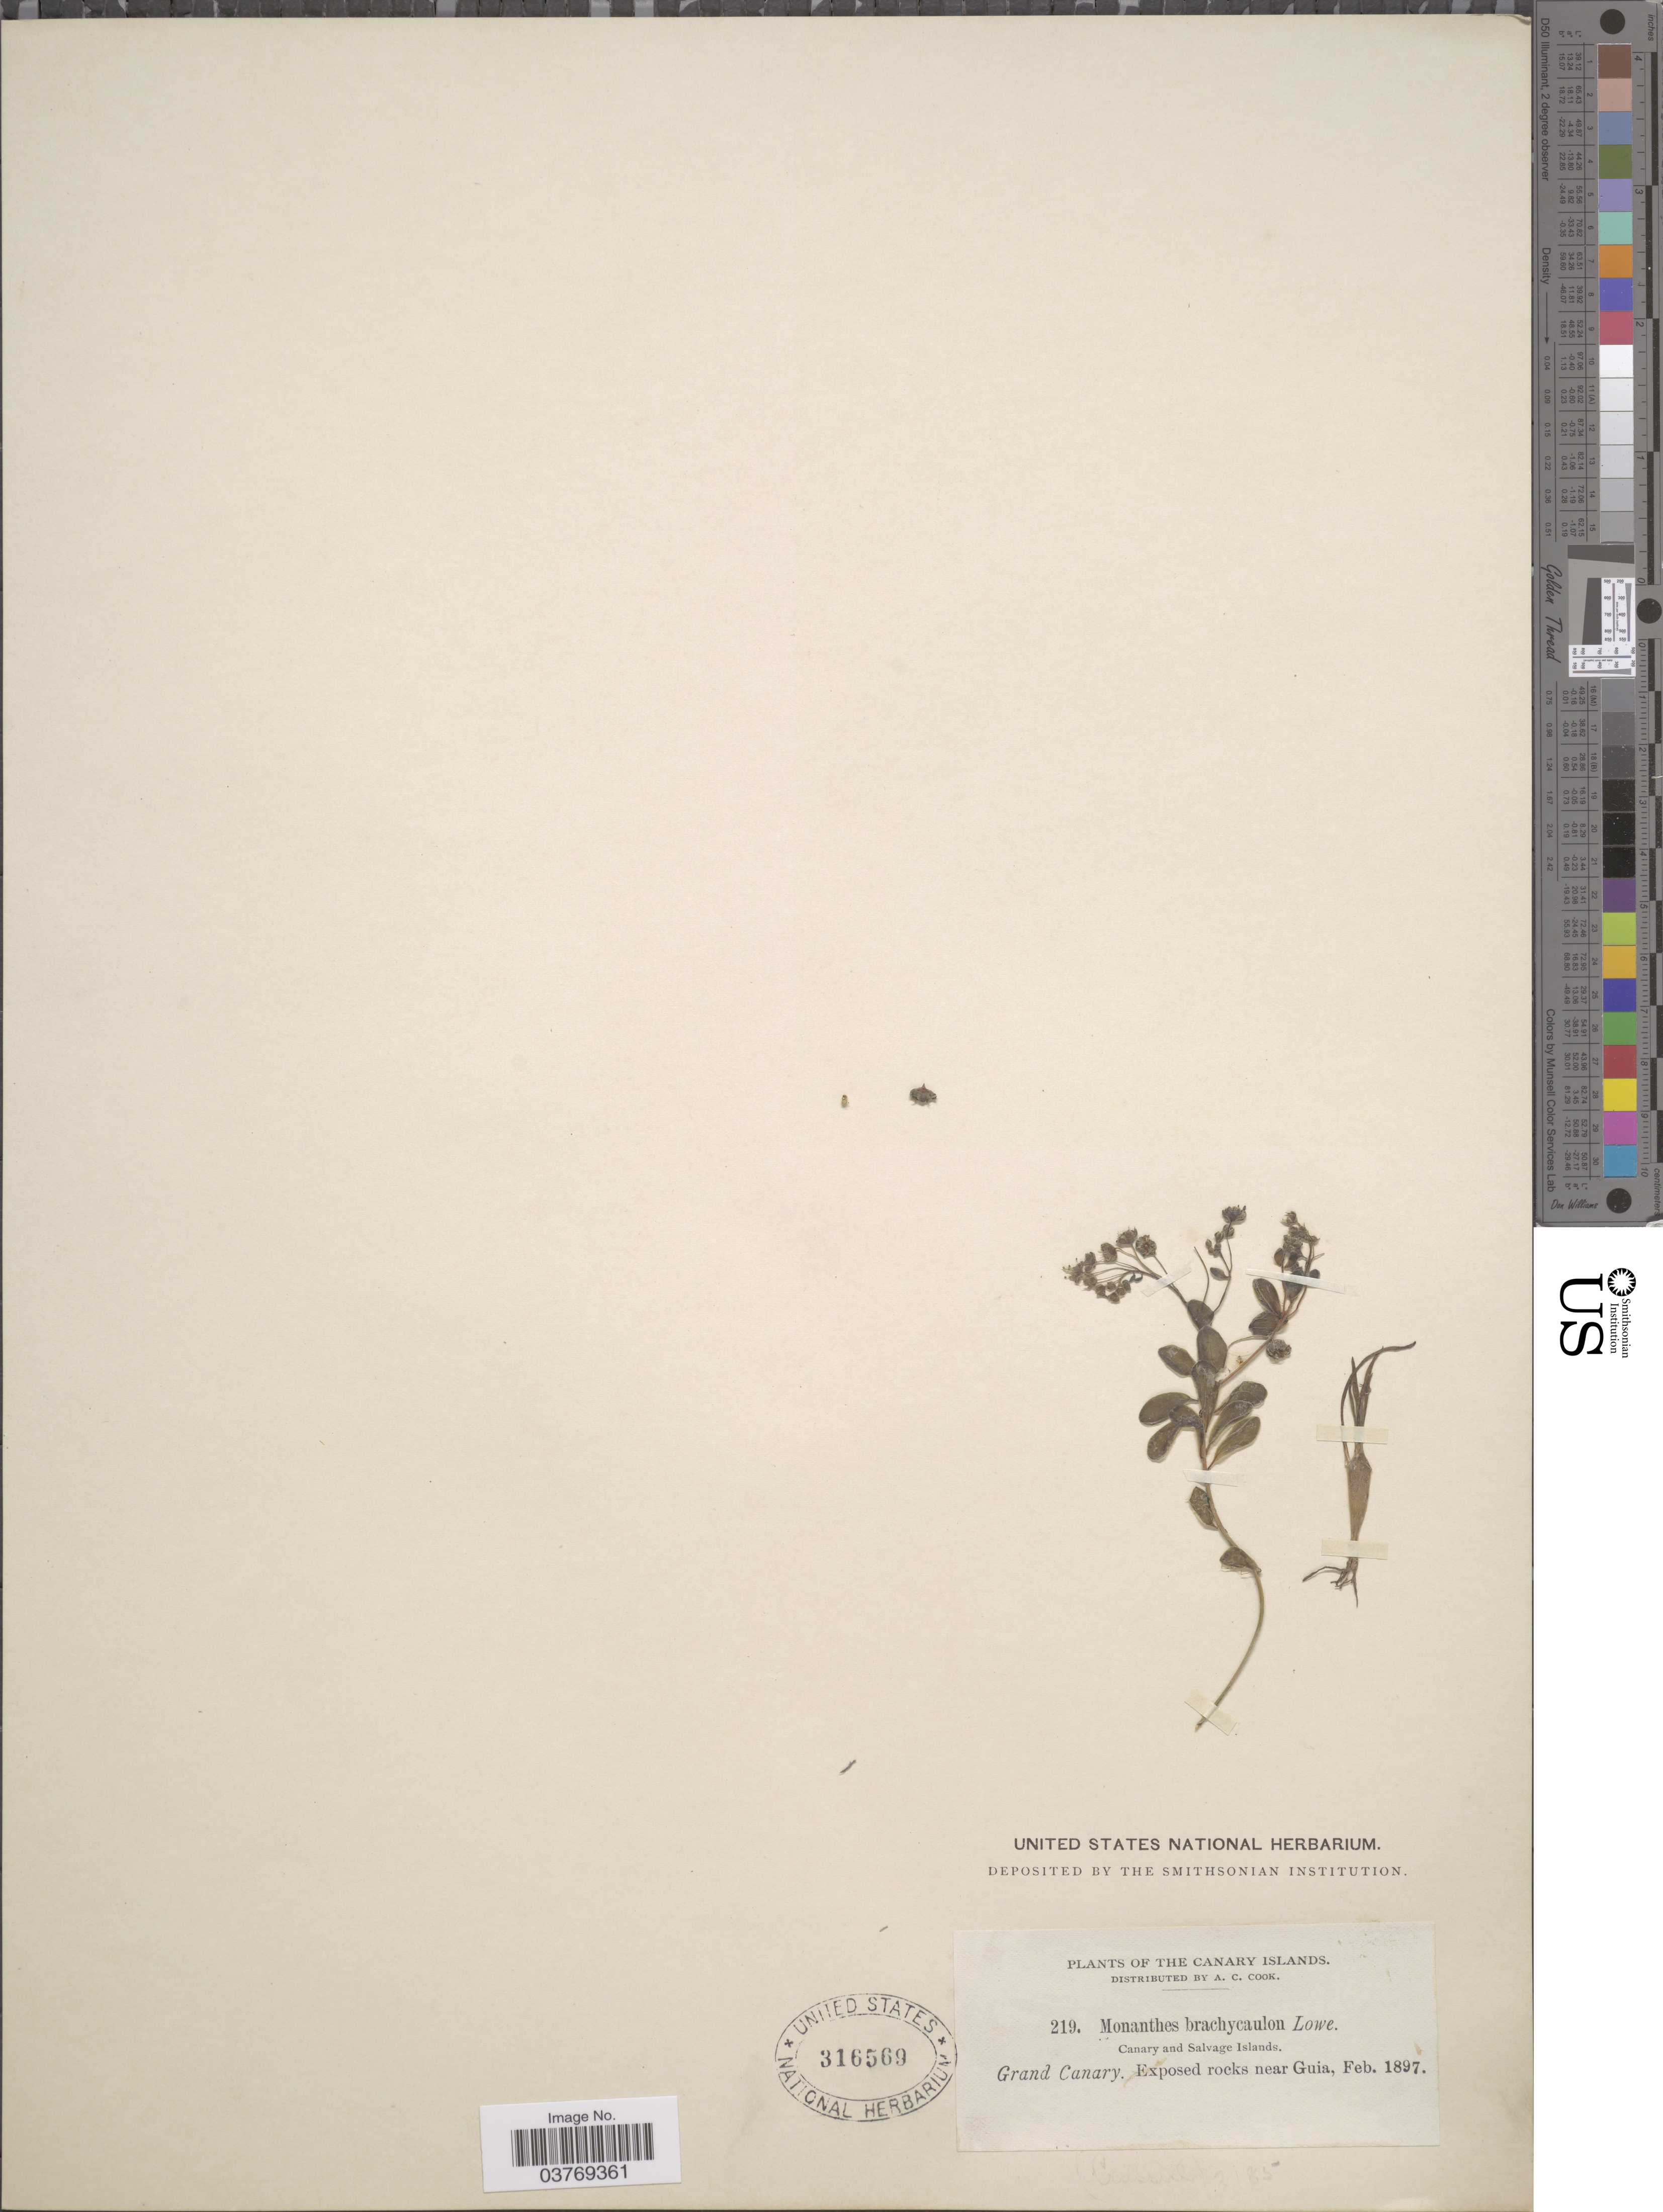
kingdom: Plantae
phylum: Tracheophyta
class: Magnoliopsida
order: Saxifragales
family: Crassulaceae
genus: Monanthes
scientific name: Monanthes brachycaulos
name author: (Webb & Berthel.) Lowe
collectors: A. Cook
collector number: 219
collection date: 1897-02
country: Spain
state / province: Canarias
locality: The Canary Islands. Grand Canary. Exposed rocks near Guia.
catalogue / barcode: US 316569